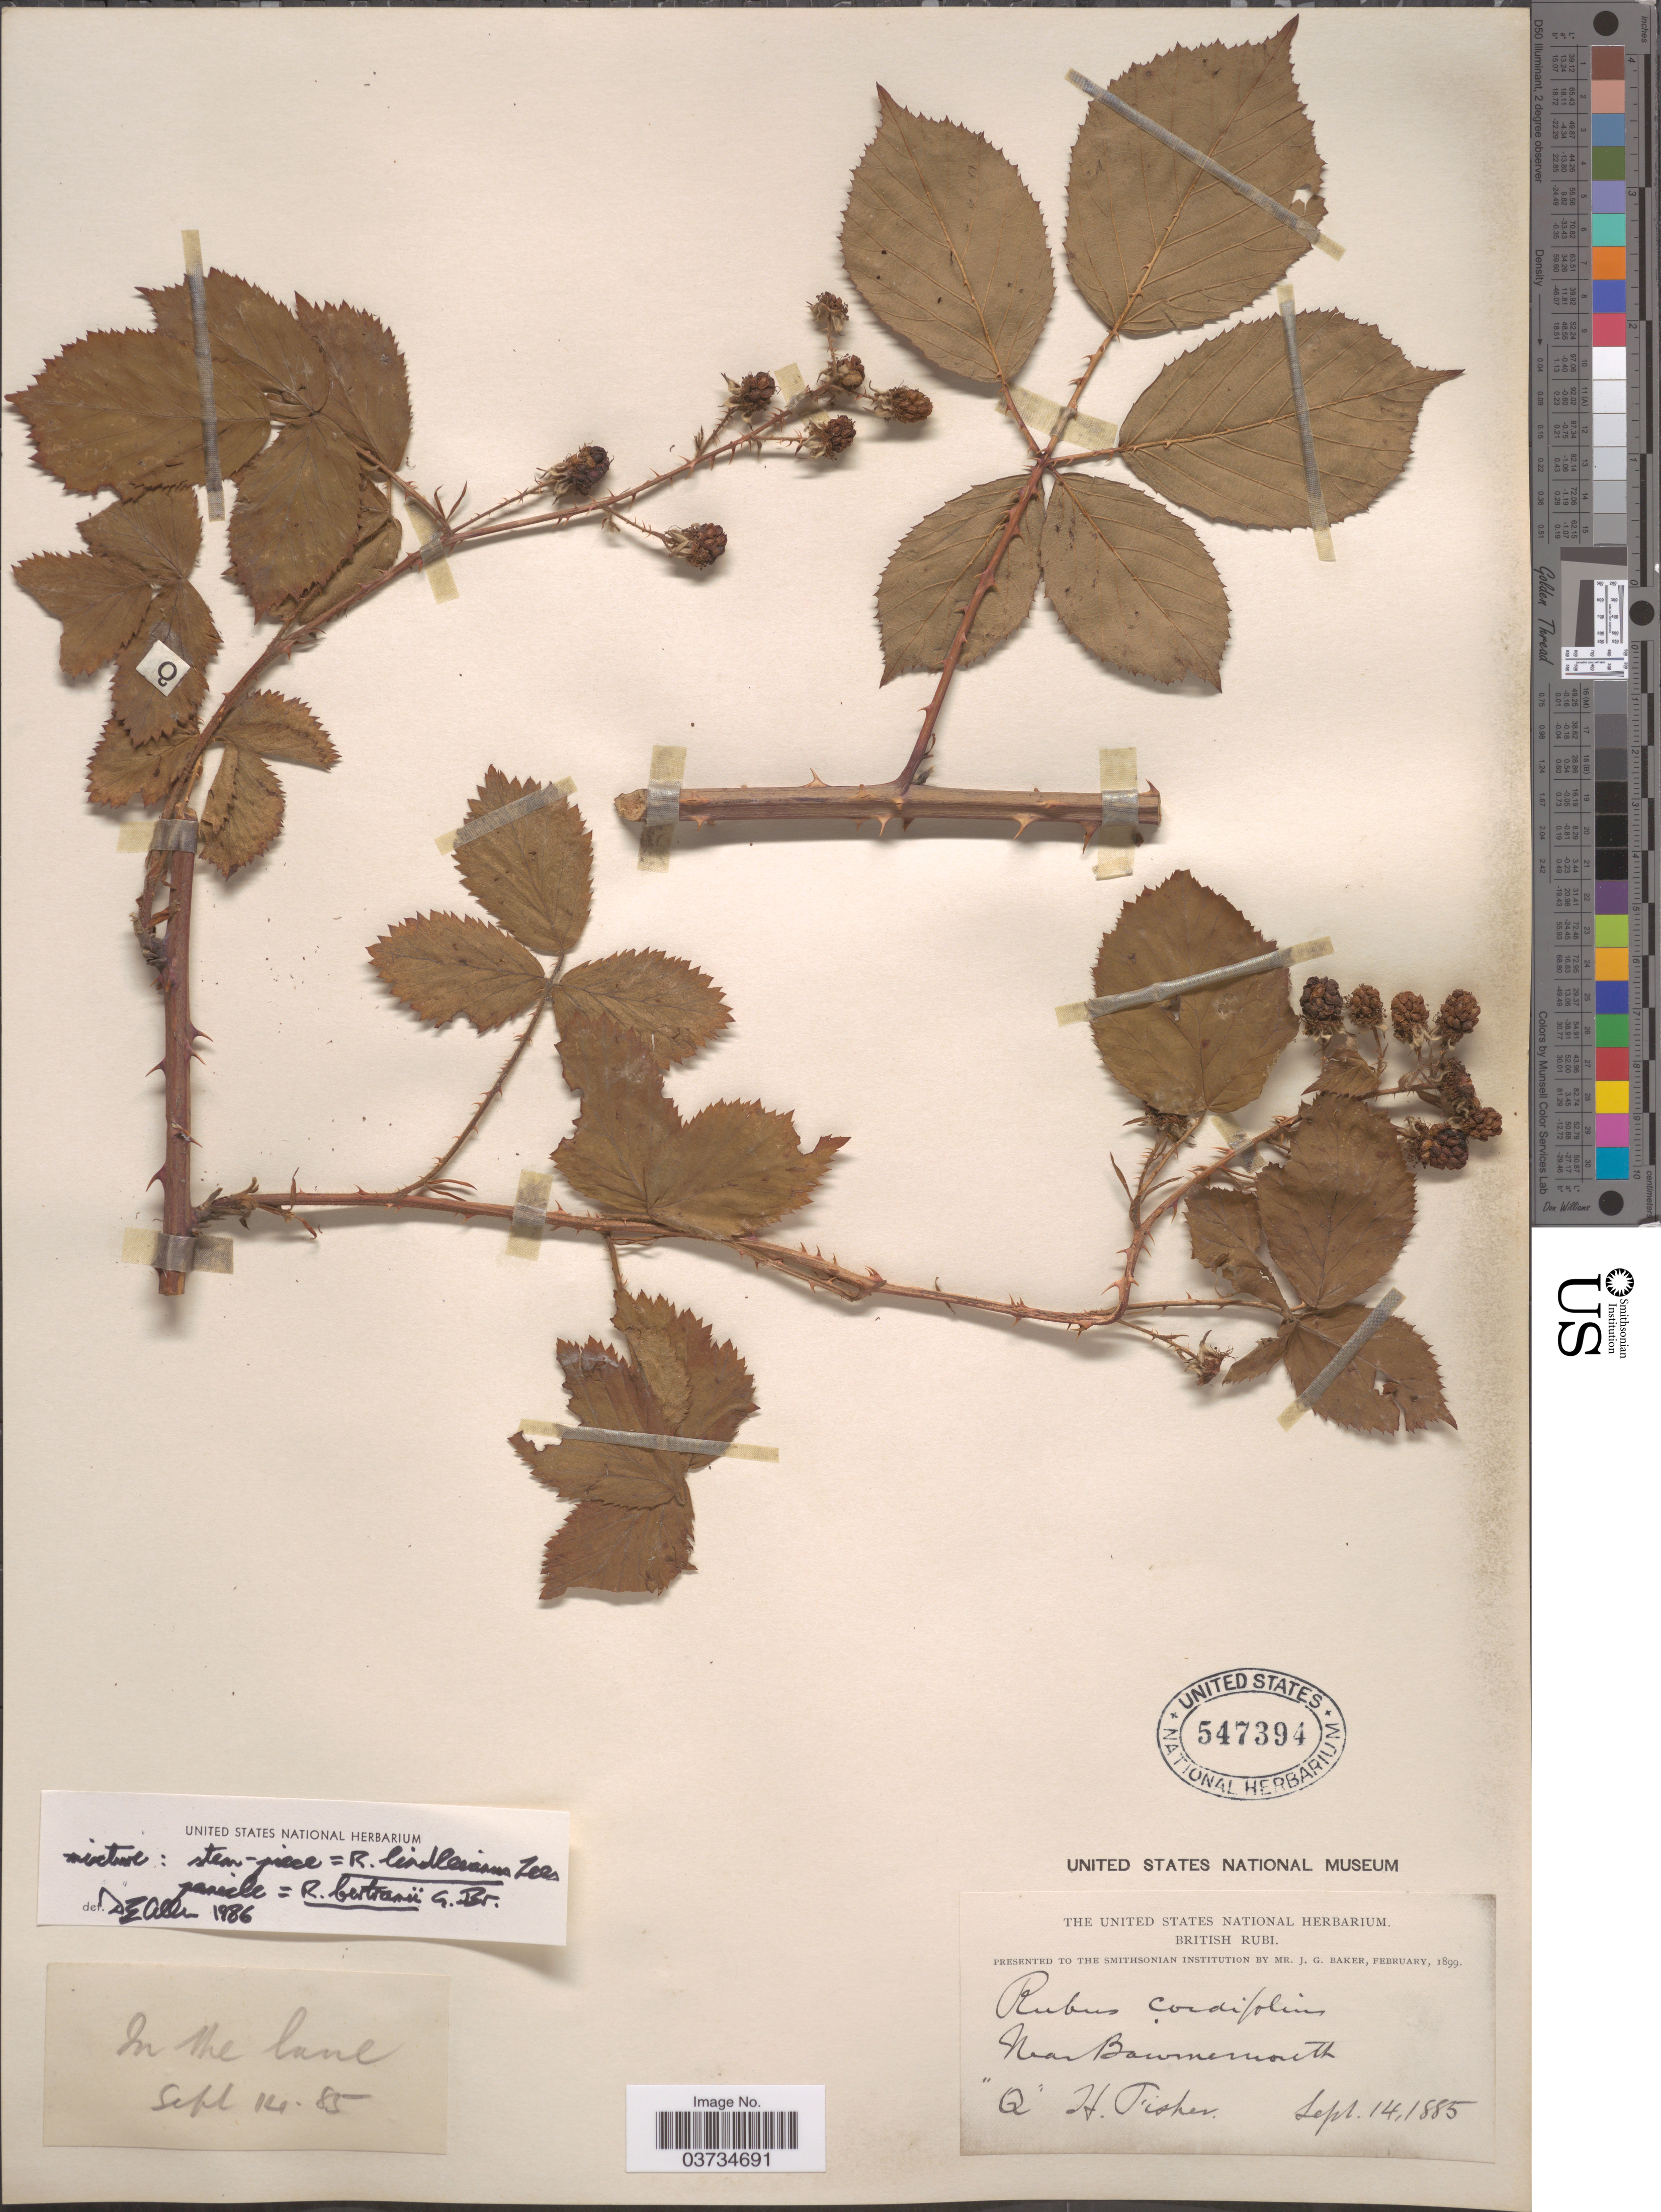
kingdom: Plantae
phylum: Tracheophyta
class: Magnoliopsida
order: Rosales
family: Rosaceae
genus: Rubus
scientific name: Rubus lindleyanus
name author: Lees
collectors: H. Fisher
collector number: Q?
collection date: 1885-09-14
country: United Kingdom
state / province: England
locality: Near Bournemouth. In the lane.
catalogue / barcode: US 547394